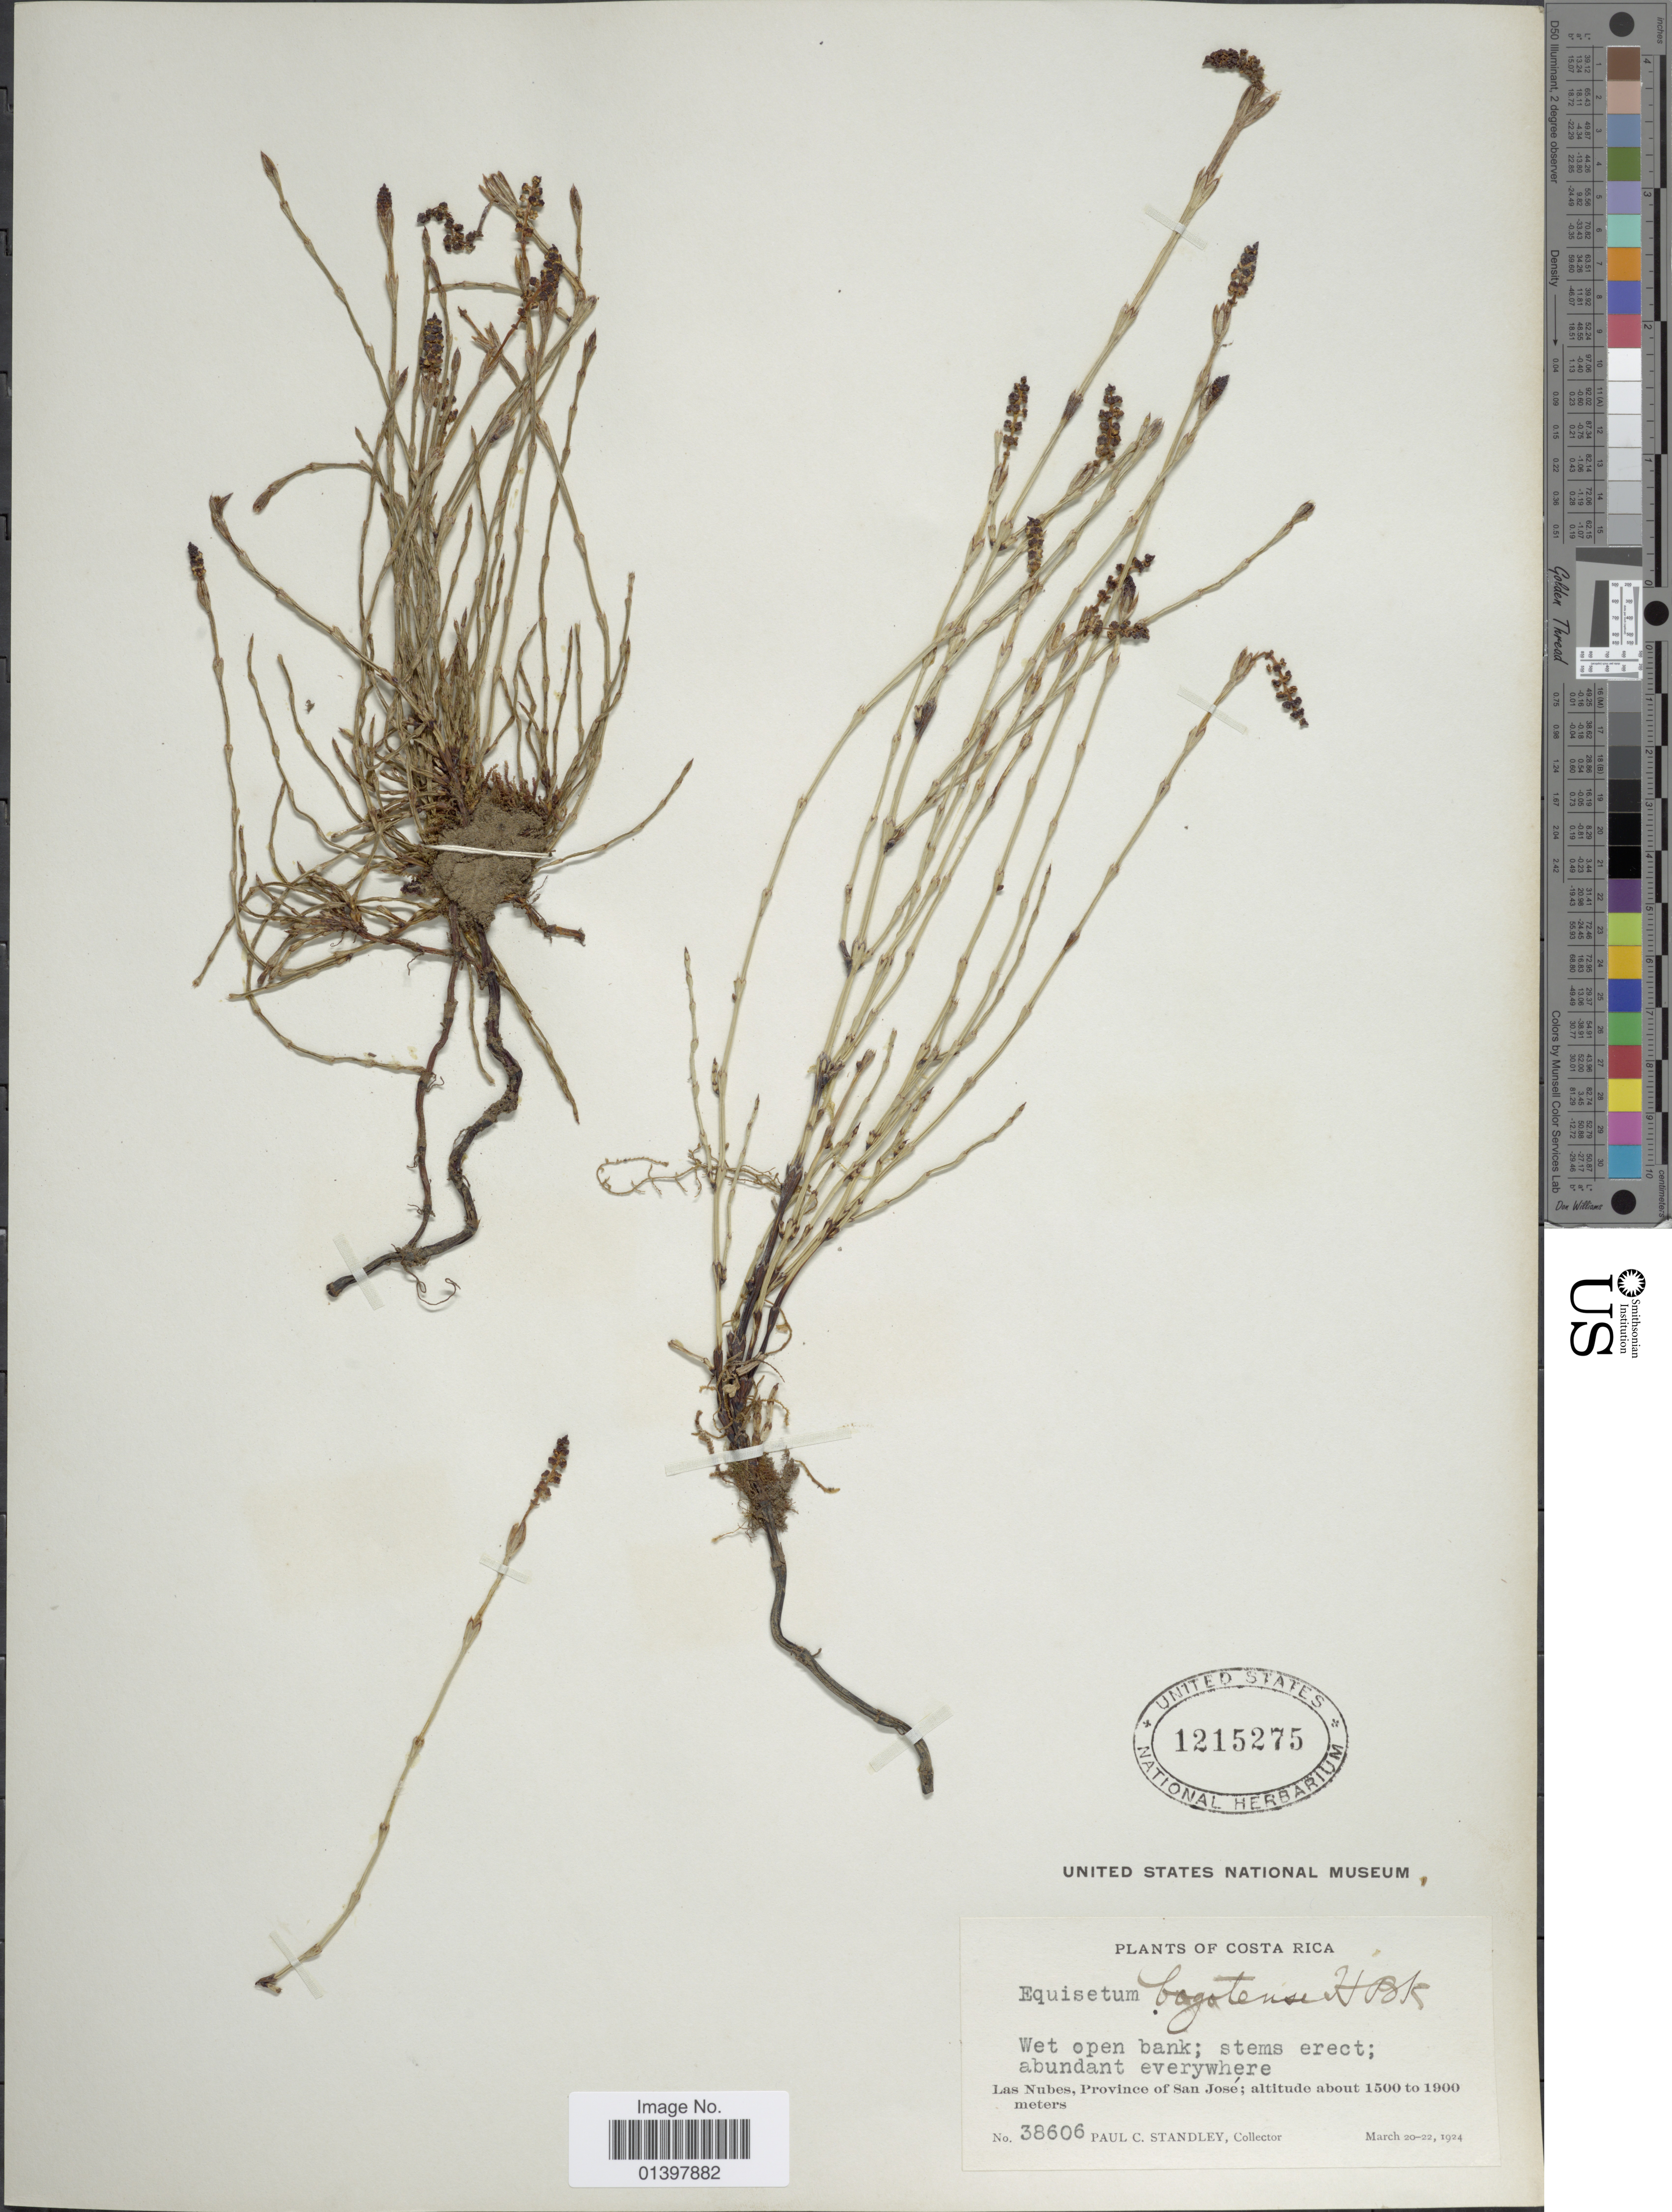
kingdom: Plantae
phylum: Tracheophyta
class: Polypodiopsida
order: Equisetales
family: Equisetaceae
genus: Equisetum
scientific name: Equisetum bogotense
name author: Kunth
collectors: P. C. Standley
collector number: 38606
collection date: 1924-03-20/1924-03-22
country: Costa Rica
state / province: San José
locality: Las Nubes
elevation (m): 1500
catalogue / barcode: US 1215275